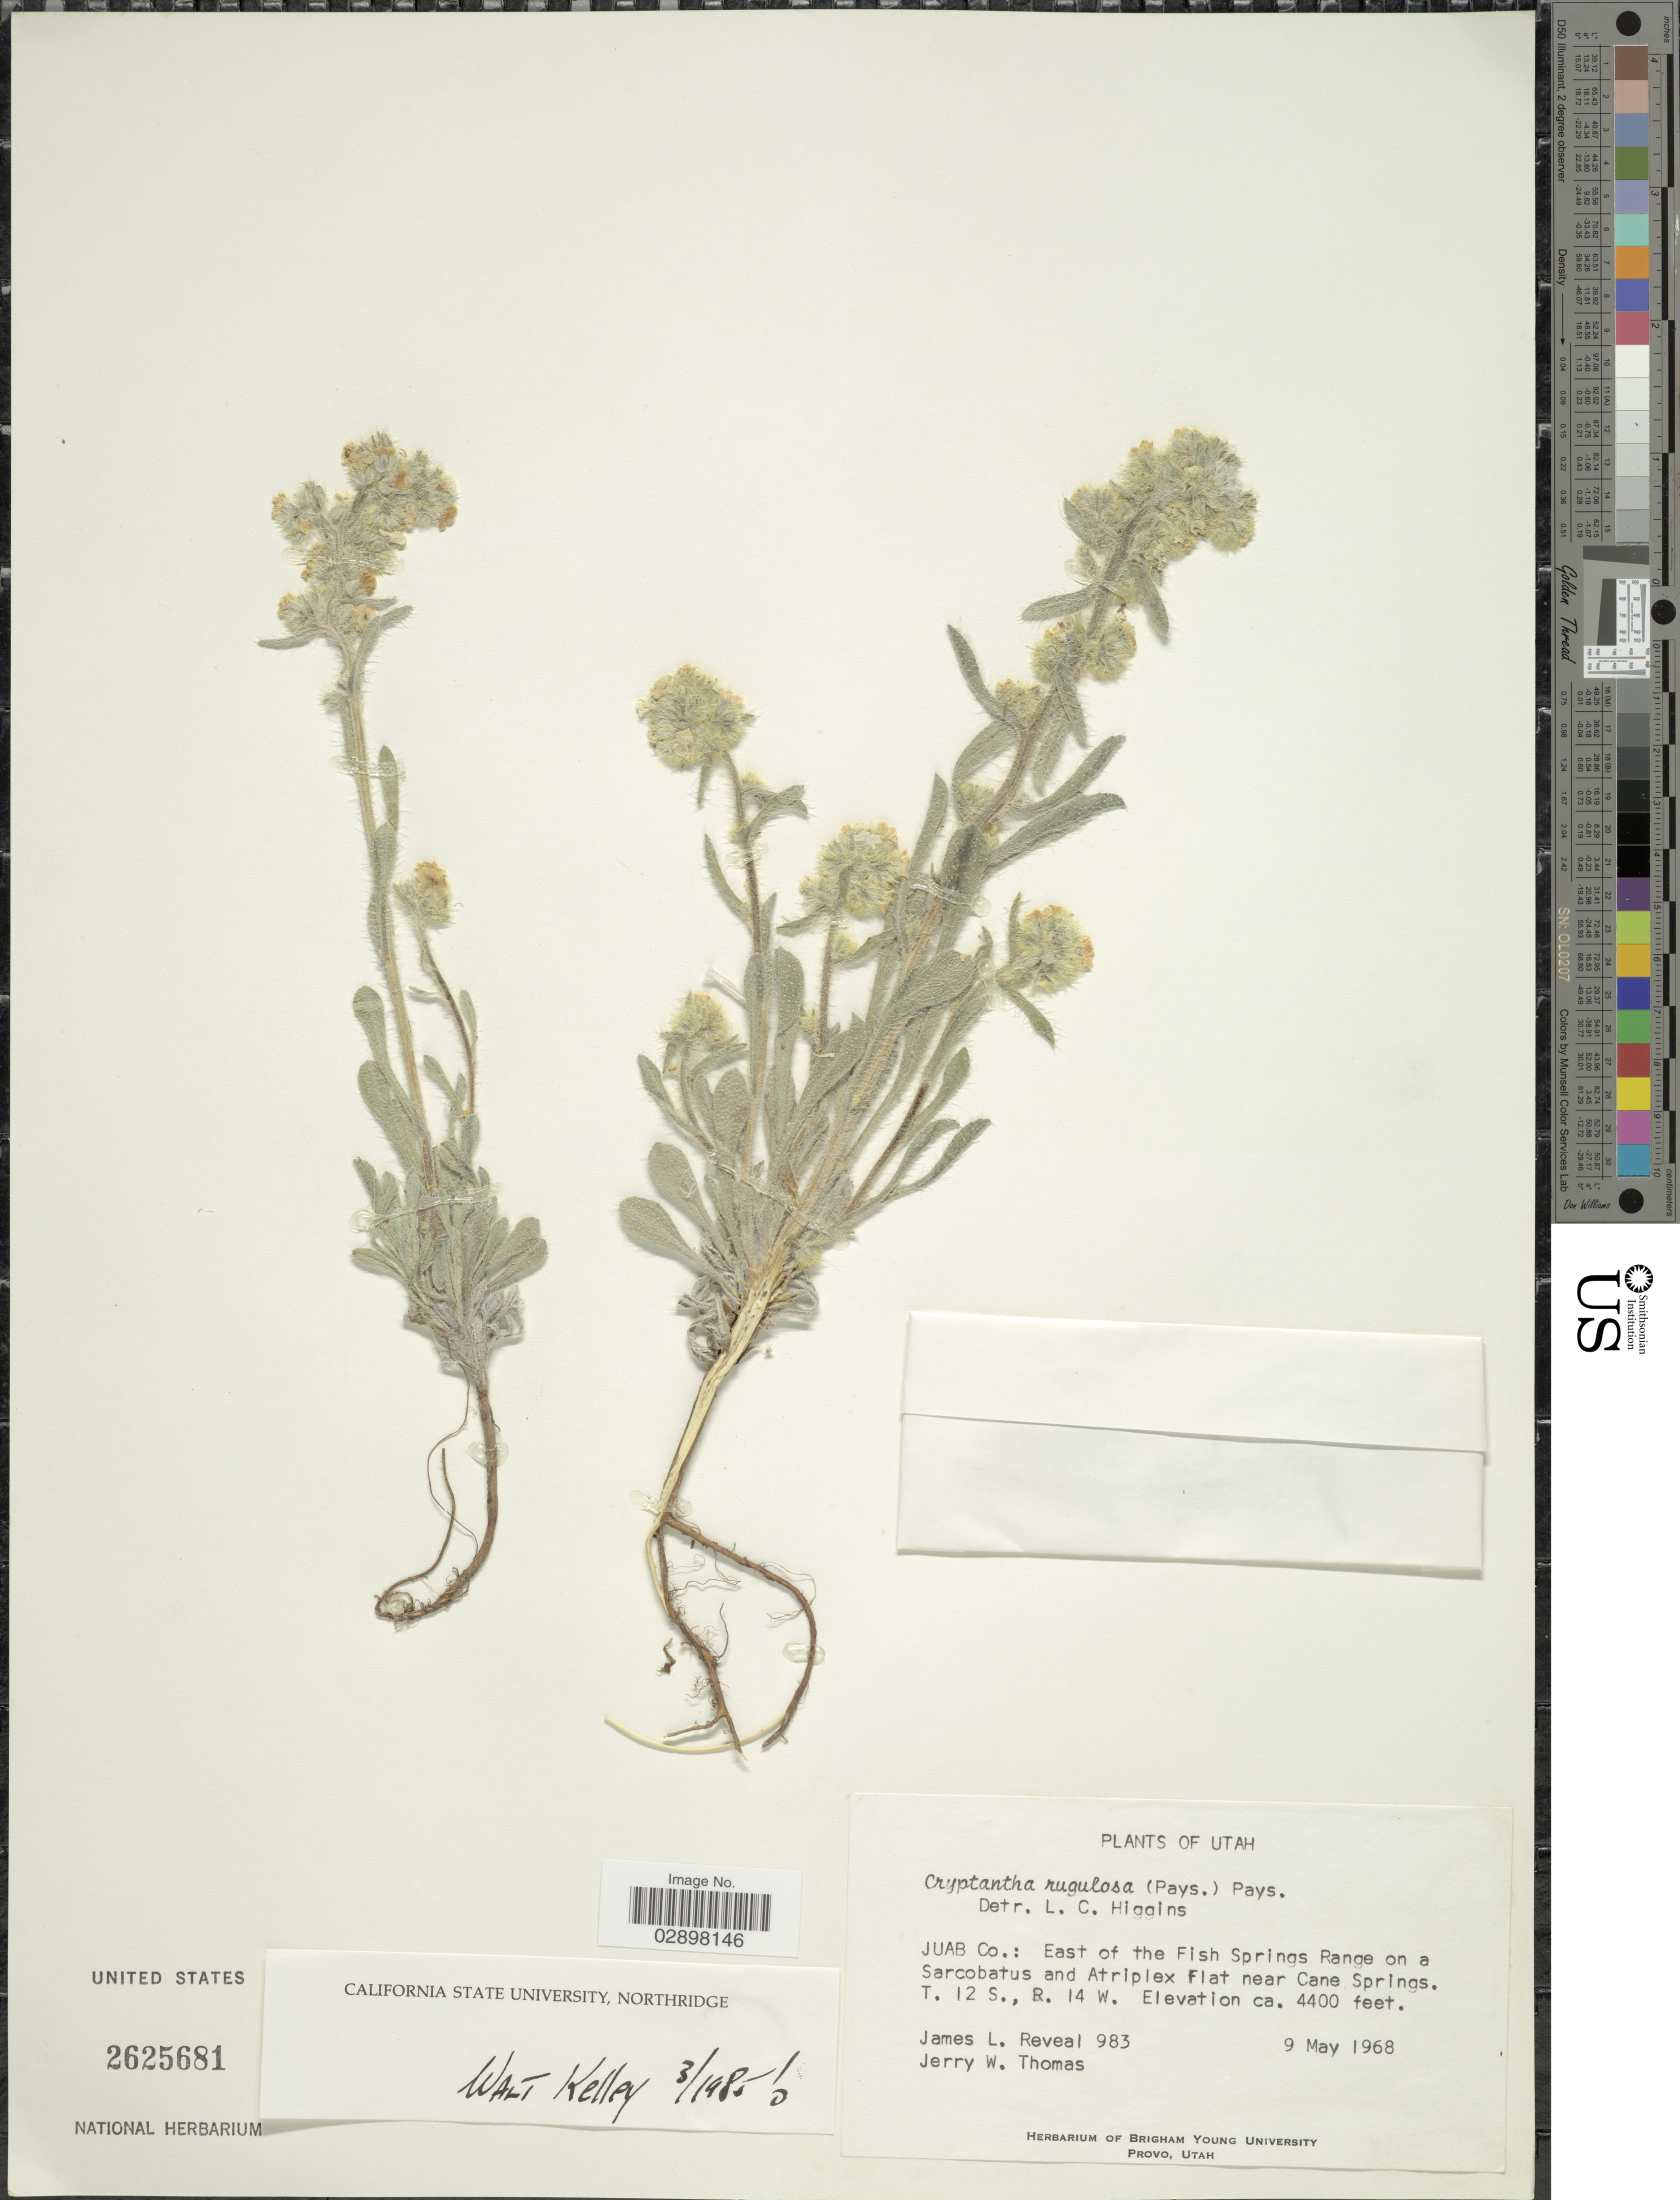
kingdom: Plantae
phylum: Tracheophyta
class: Magnoliopsida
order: Boraginales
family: Boraginaceae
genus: Cryptantha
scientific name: Cryptantha rugulosa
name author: (Payson) Payson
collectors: J. L. Reveal & J. W. Thomas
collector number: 983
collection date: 1968-05-09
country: United States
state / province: Utah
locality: Juab Co.: East of the Fish Springs Range, near Cane Springs, T12S R14W.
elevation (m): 1341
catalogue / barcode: US 2625681